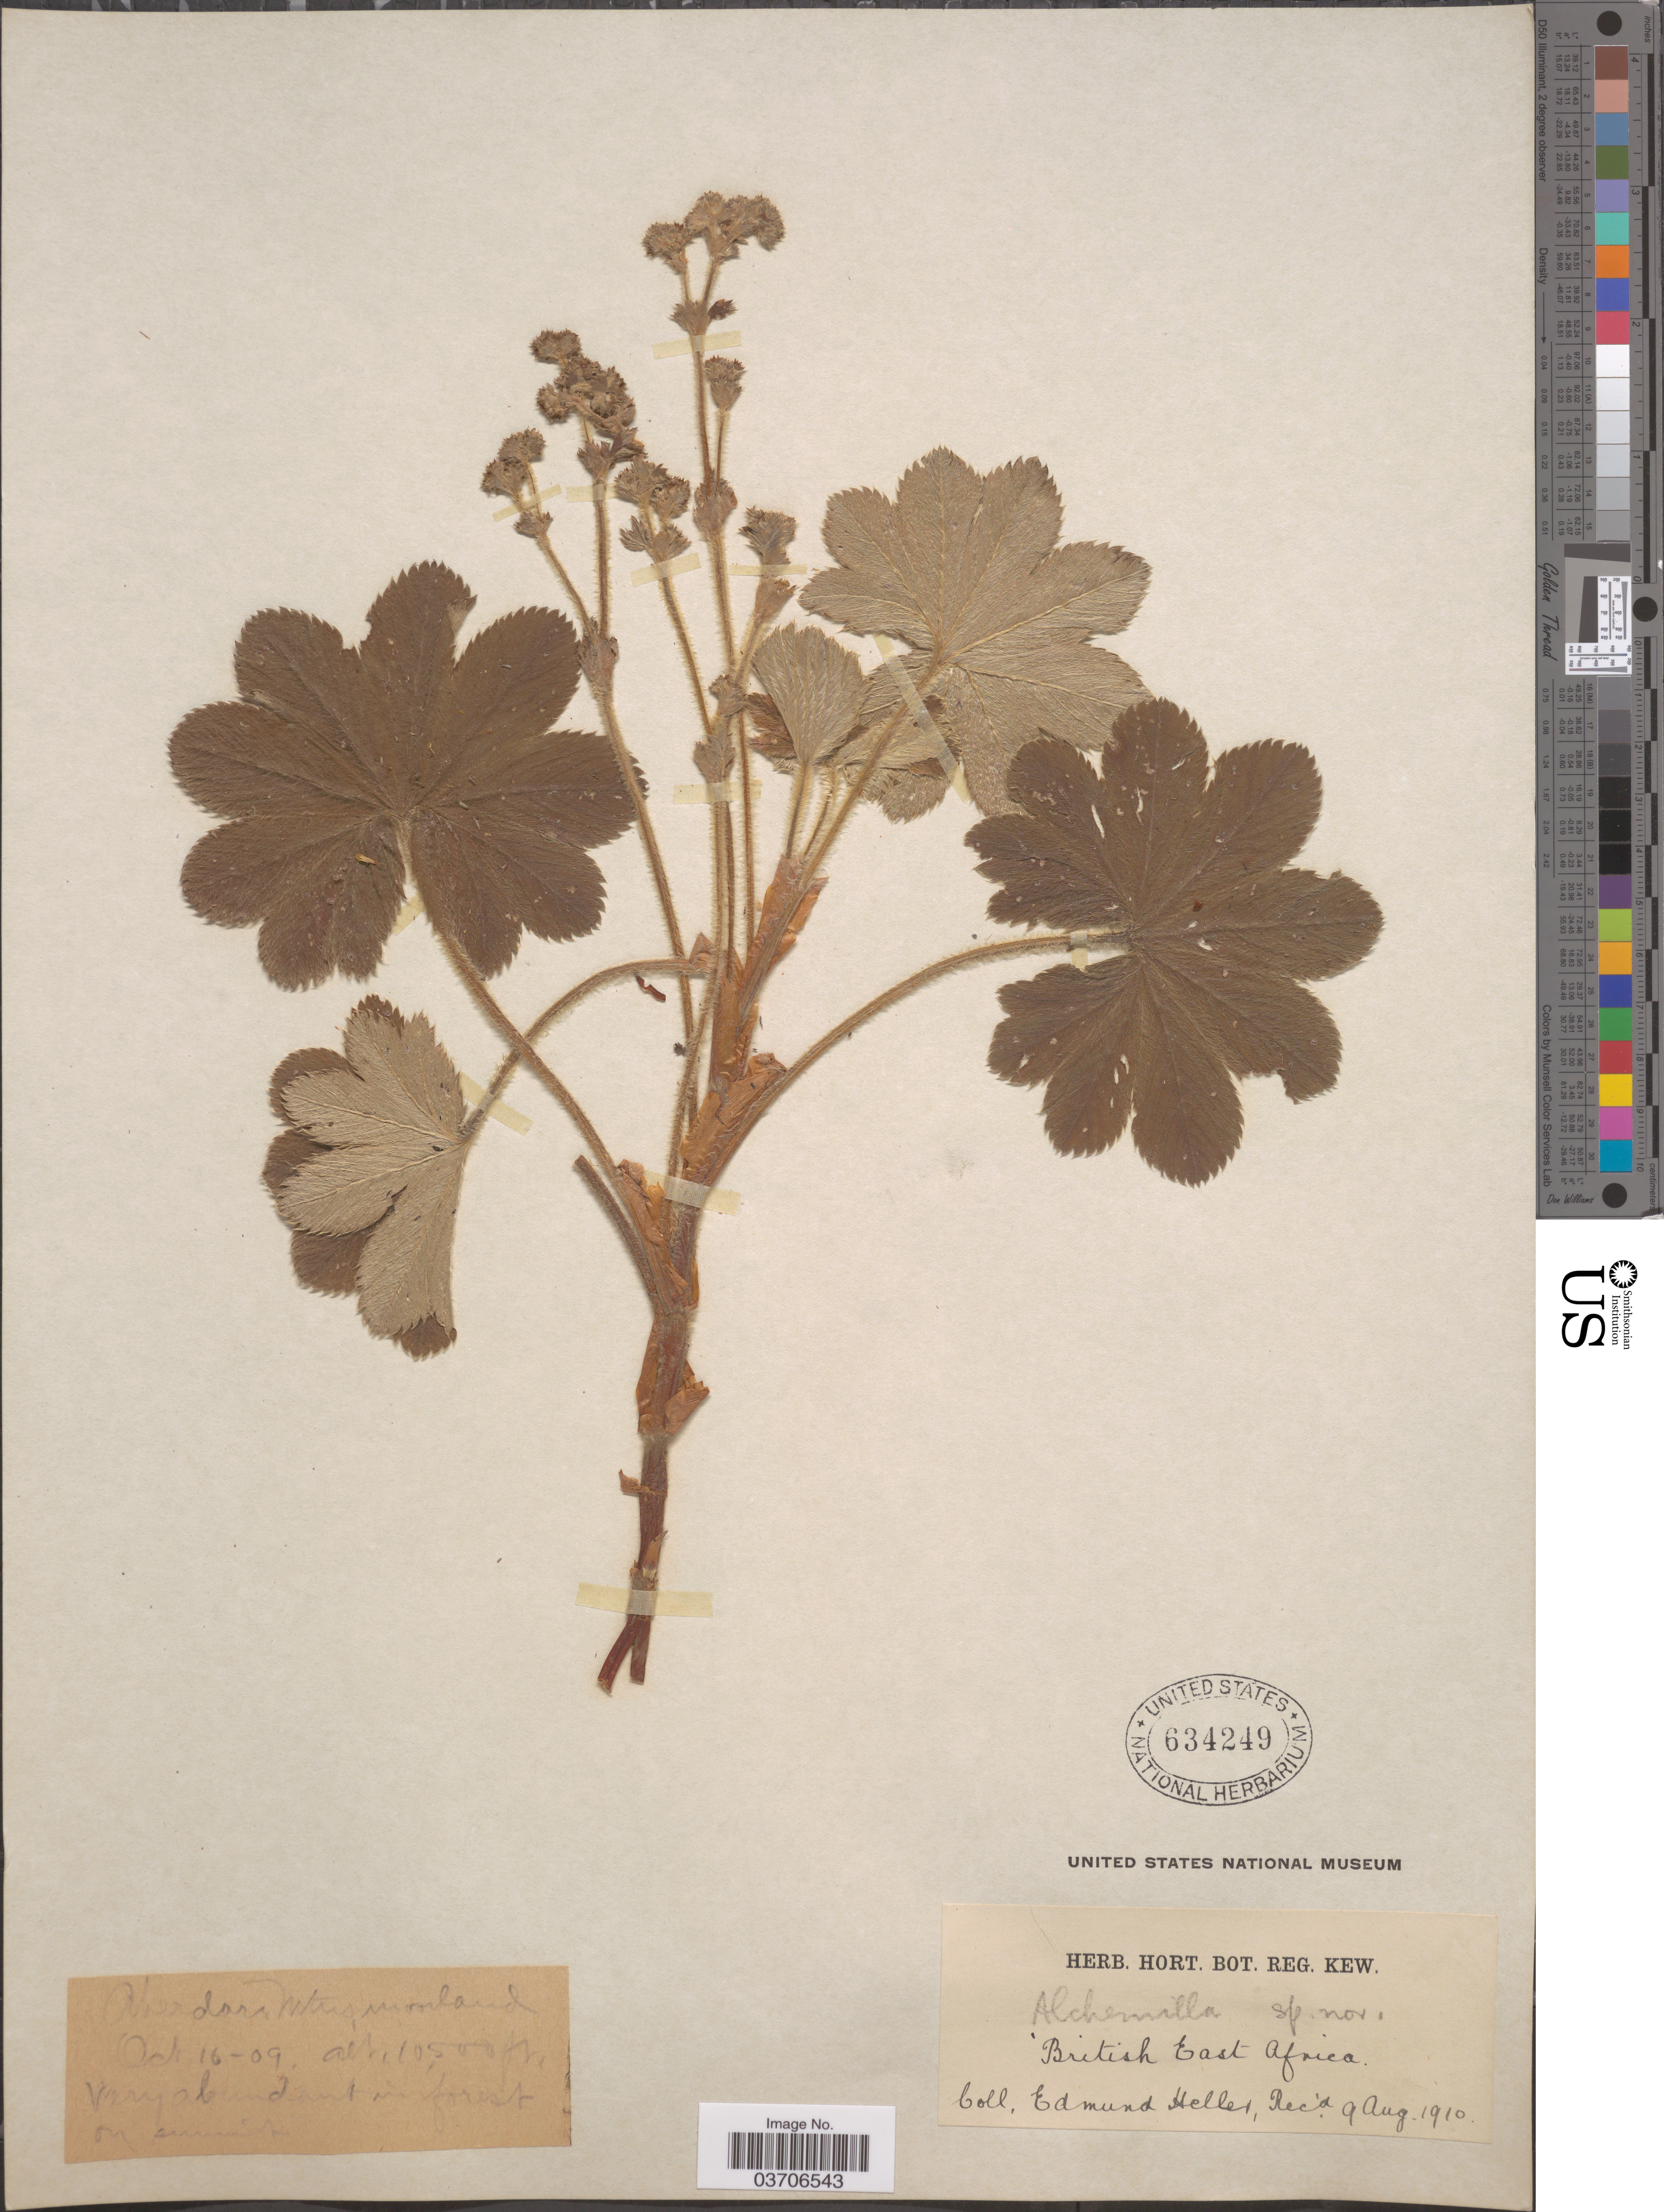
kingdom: Plantae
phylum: Tracheophyta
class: Magnoliopsida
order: Rosales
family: Rosaceae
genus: Alchemilla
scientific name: Alchemilla sp.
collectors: E. Heller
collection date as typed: Transcribed d/m/y: 16/10/9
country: Kenya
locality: Aberdare Mtns. British East Africa.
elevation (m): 3200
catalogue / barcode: US 634249